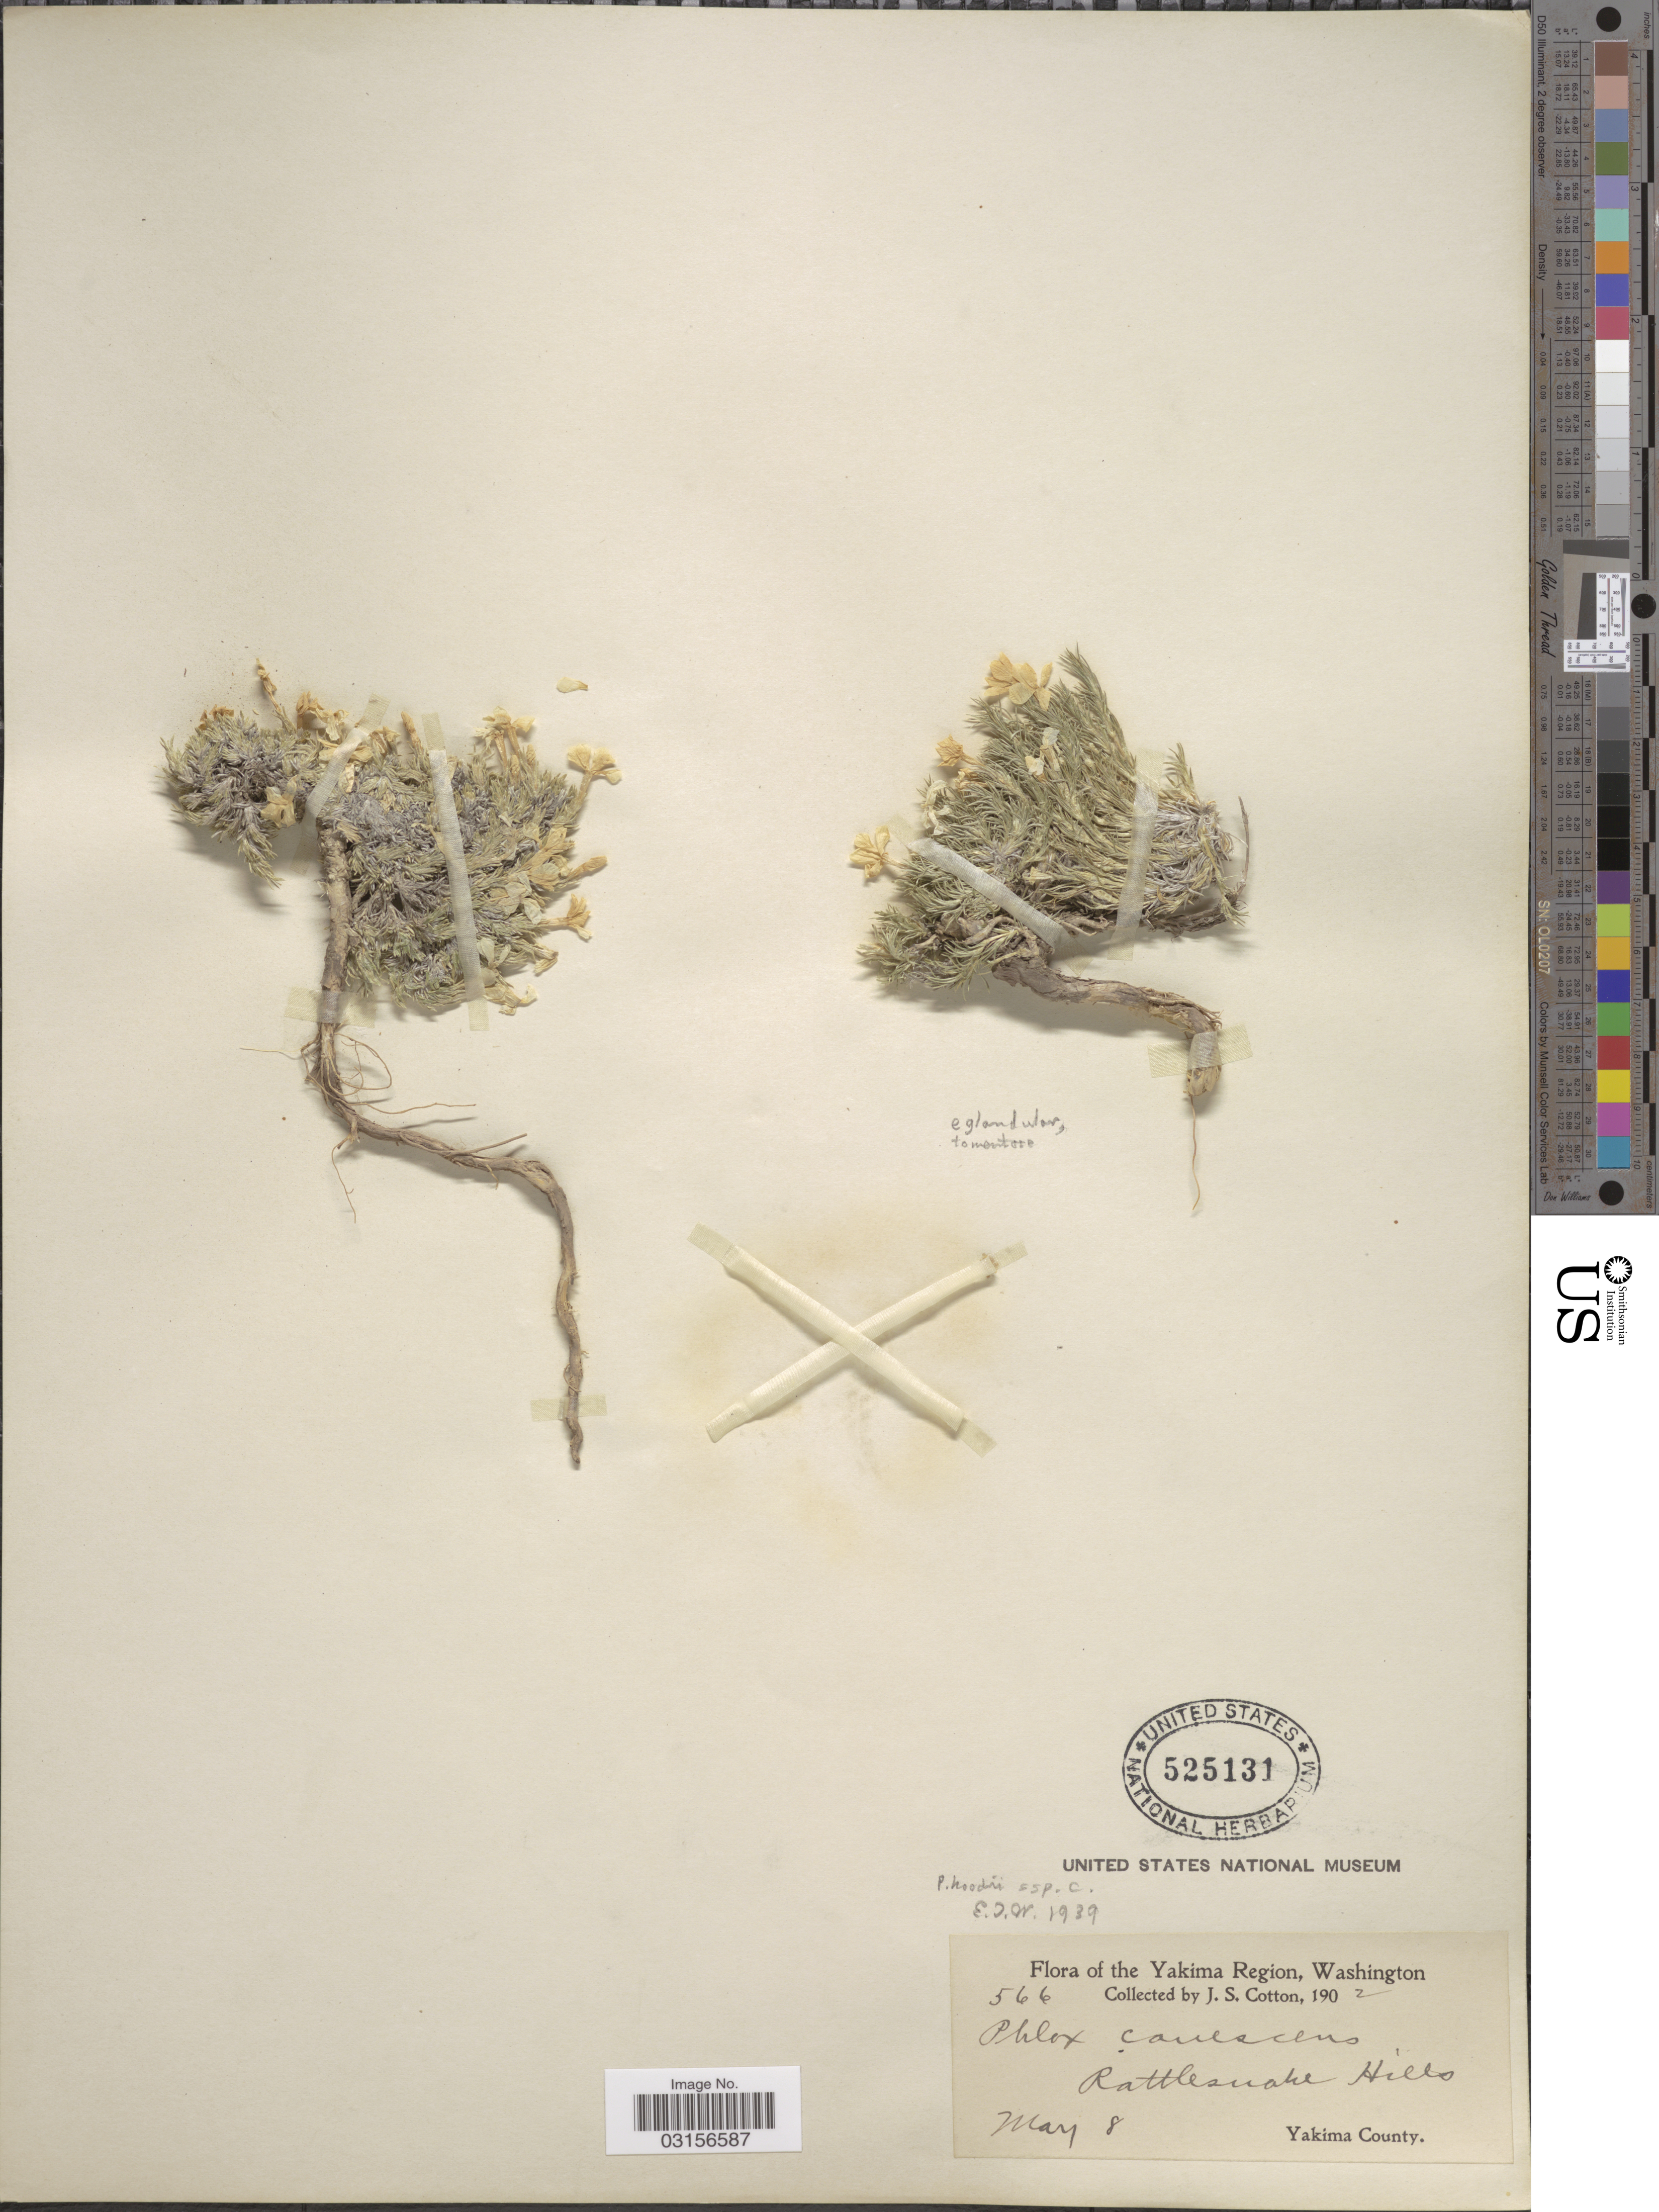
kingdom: Plantae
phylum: Tracheophyta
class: Magnoliopsida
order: Ericales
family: Polemoniaceae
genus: Phlox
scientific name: Phlox hoodii subsp. canescens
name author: (Torr. & A. Gray) Wherry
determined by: Mayfield, M. H.; Ferguson, C. J.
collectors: J. S. Cotton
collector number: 566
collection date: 1902-05-08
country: United States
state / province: Washington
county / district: Yakima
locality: Yakima Region. Rattlesnake Hills.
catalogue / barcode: US 525131